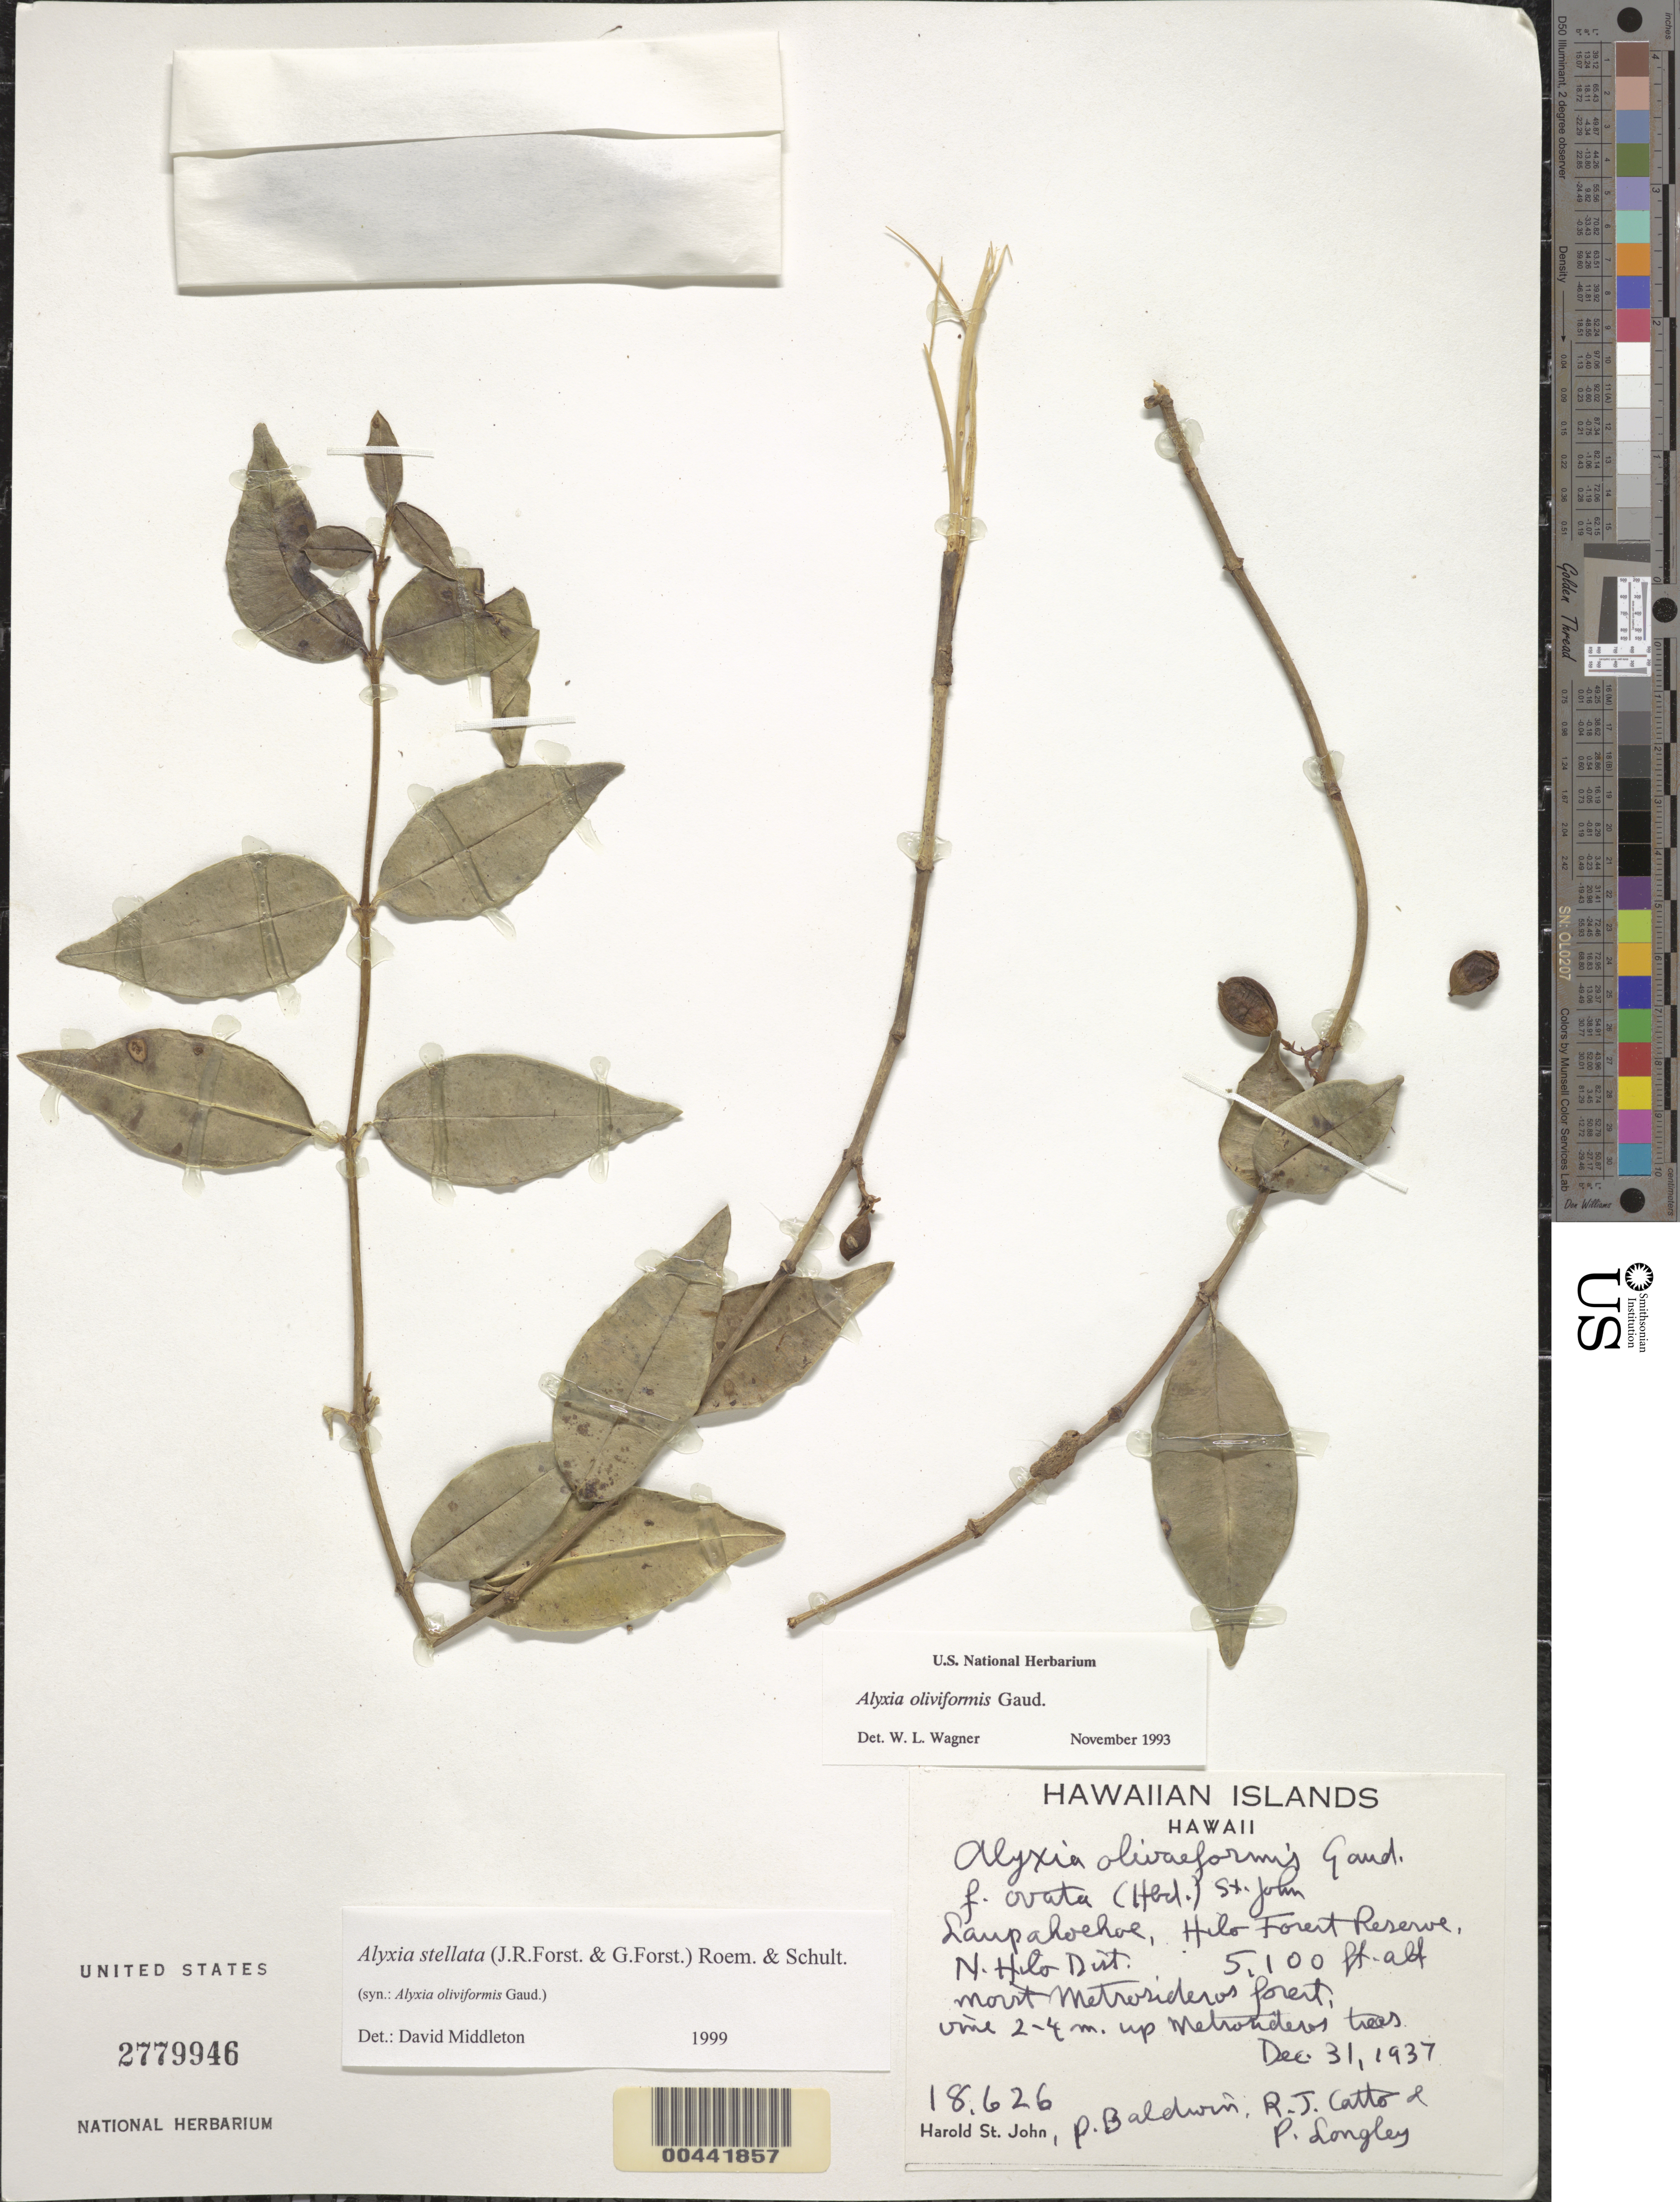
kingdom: Plantae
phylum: Tracheophyta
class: Magnoliopsida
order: Gentianales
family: Apocynaceae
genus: Alyxia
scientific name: Alyxia stellata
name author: (J.R. Forst. & G. Forst.) Roem. & Schult.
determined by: Middleton, D. J.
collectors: H. St. John, P. Baldwin, R. Catto & P. Langley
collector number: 18626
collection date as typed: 31 Dec 1937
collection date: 1937-12-31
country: United States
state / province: Hawaii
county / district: Hawaii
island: Hawaii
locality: Laupahoehoe, Hilo Forest Reserve, N Hilo Dist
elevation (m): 1554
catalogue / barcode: US 2779946